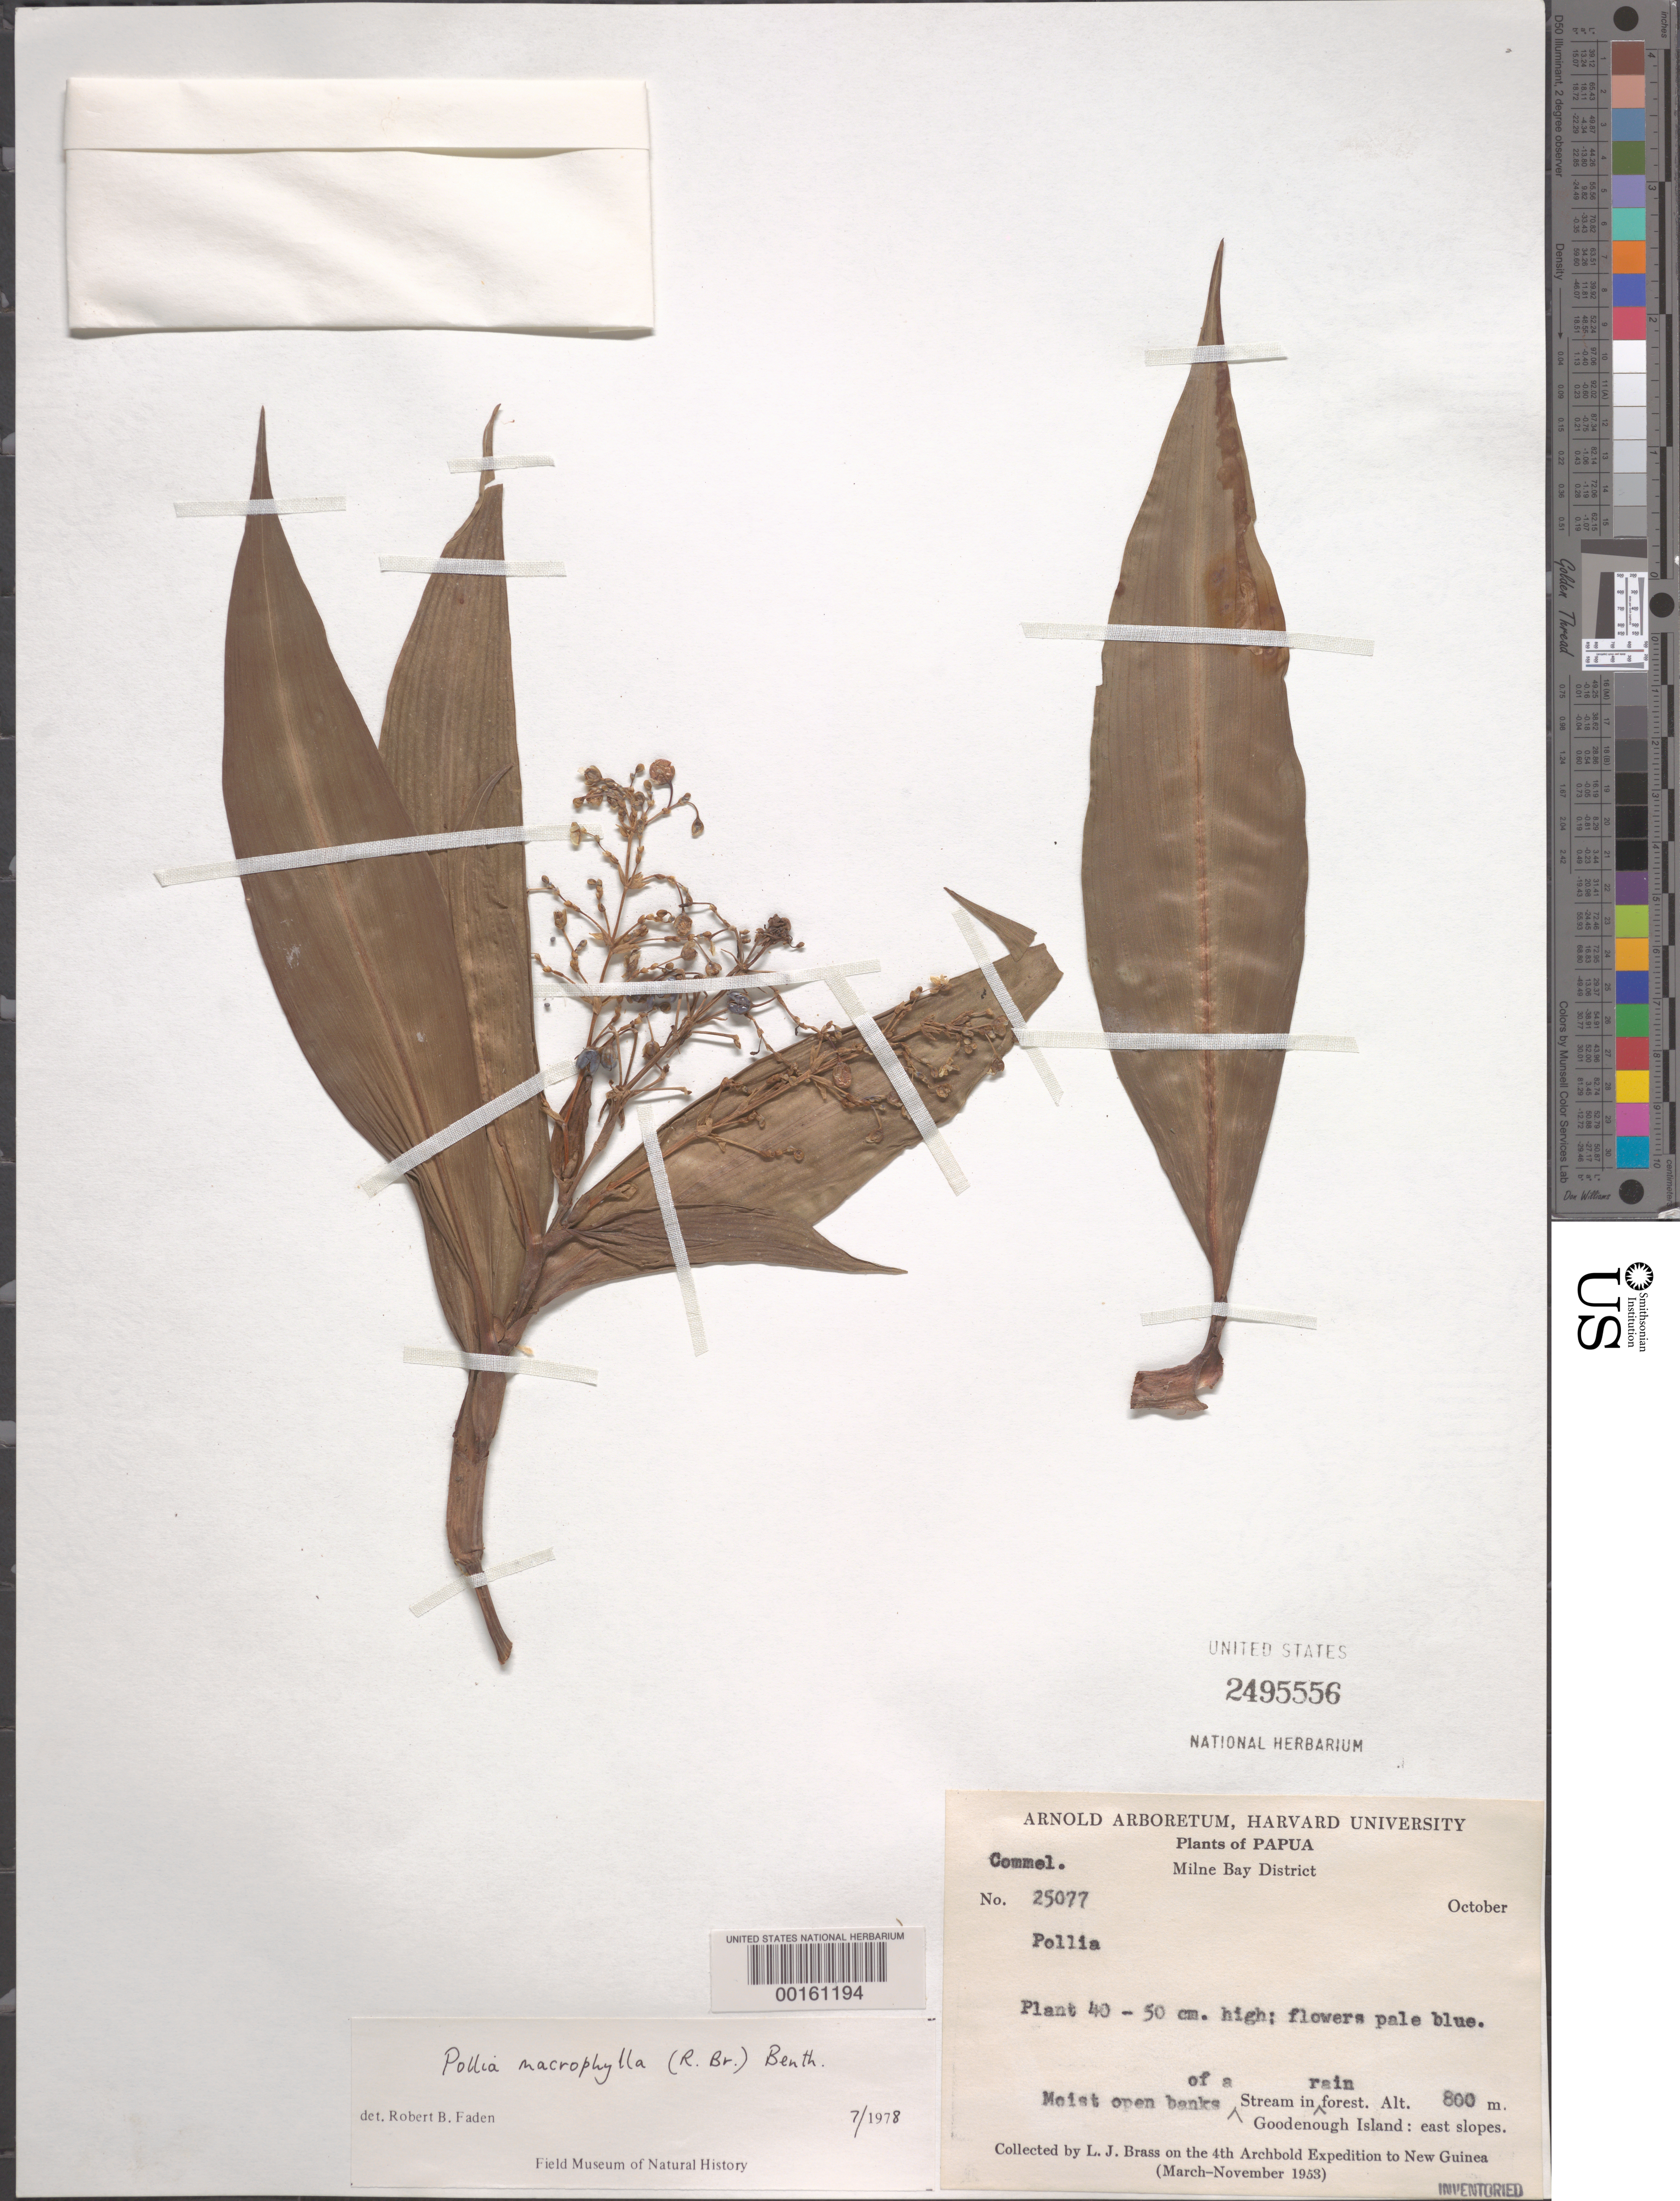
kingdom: Plantae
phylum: Tracheophyta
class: Liliopsida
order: Commelinales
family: Commelinaceae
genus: Pollia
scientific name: Pollia macrophylla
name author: (R. Br.) Benth.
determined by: Faden, Robert B., (US), Smithsonian Institution - National Museum of Natural History (UNITED STATES)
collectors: L. J. Brass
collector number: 25077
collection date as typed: Oct 1953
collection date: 1953-10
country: Papua New Guinea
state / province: Milne Bay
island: Goodenough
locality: East slopes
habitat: Moist open banks of a stream in rainforest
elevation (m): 800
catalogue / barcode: US 2495556